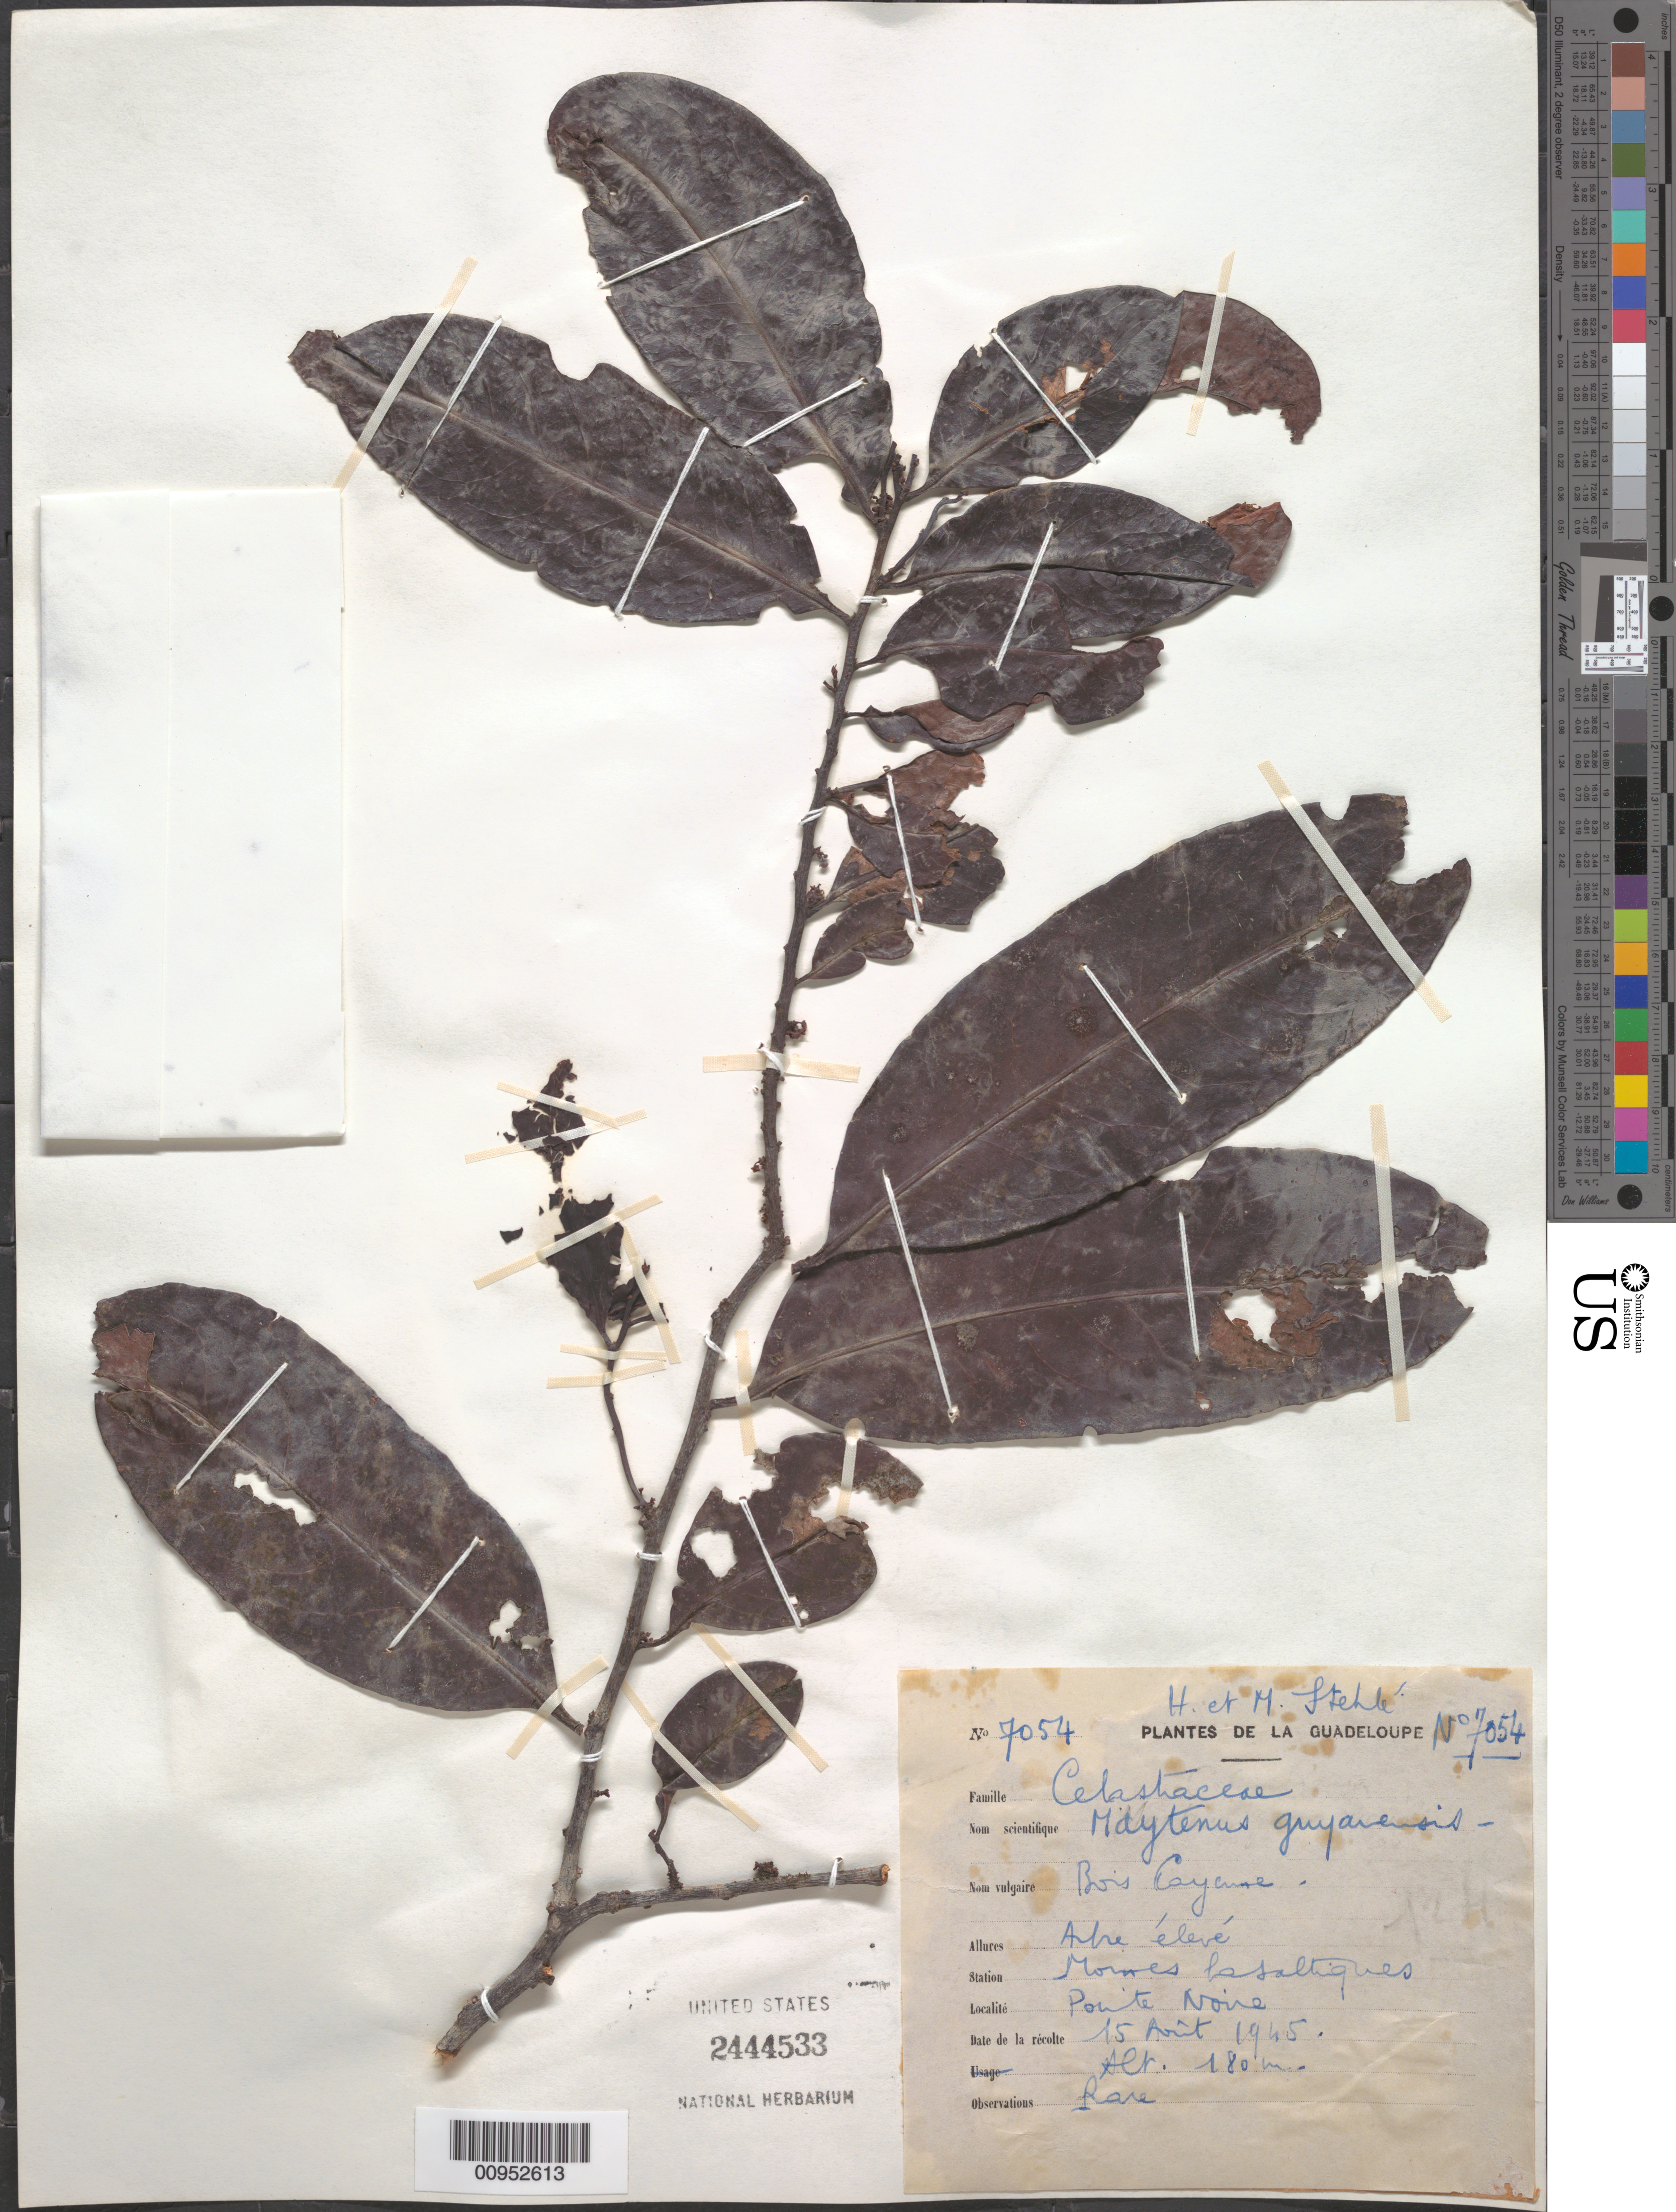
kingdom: Plantae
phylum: Tracheophyta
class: Magnoliopsida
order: Celastrales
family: Celastraceae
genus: Maytenus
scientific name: Maytenus guianensis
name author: Klotzsch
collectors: H. Stehlé & M. Stehlé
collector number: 7054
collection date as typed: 15 Aug 1945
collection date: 1945-08-15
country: Guadeloupe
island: Basse Terre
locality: Pointe Noire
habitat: Mornes basaltiques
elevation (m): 180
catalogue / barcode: US 2444533